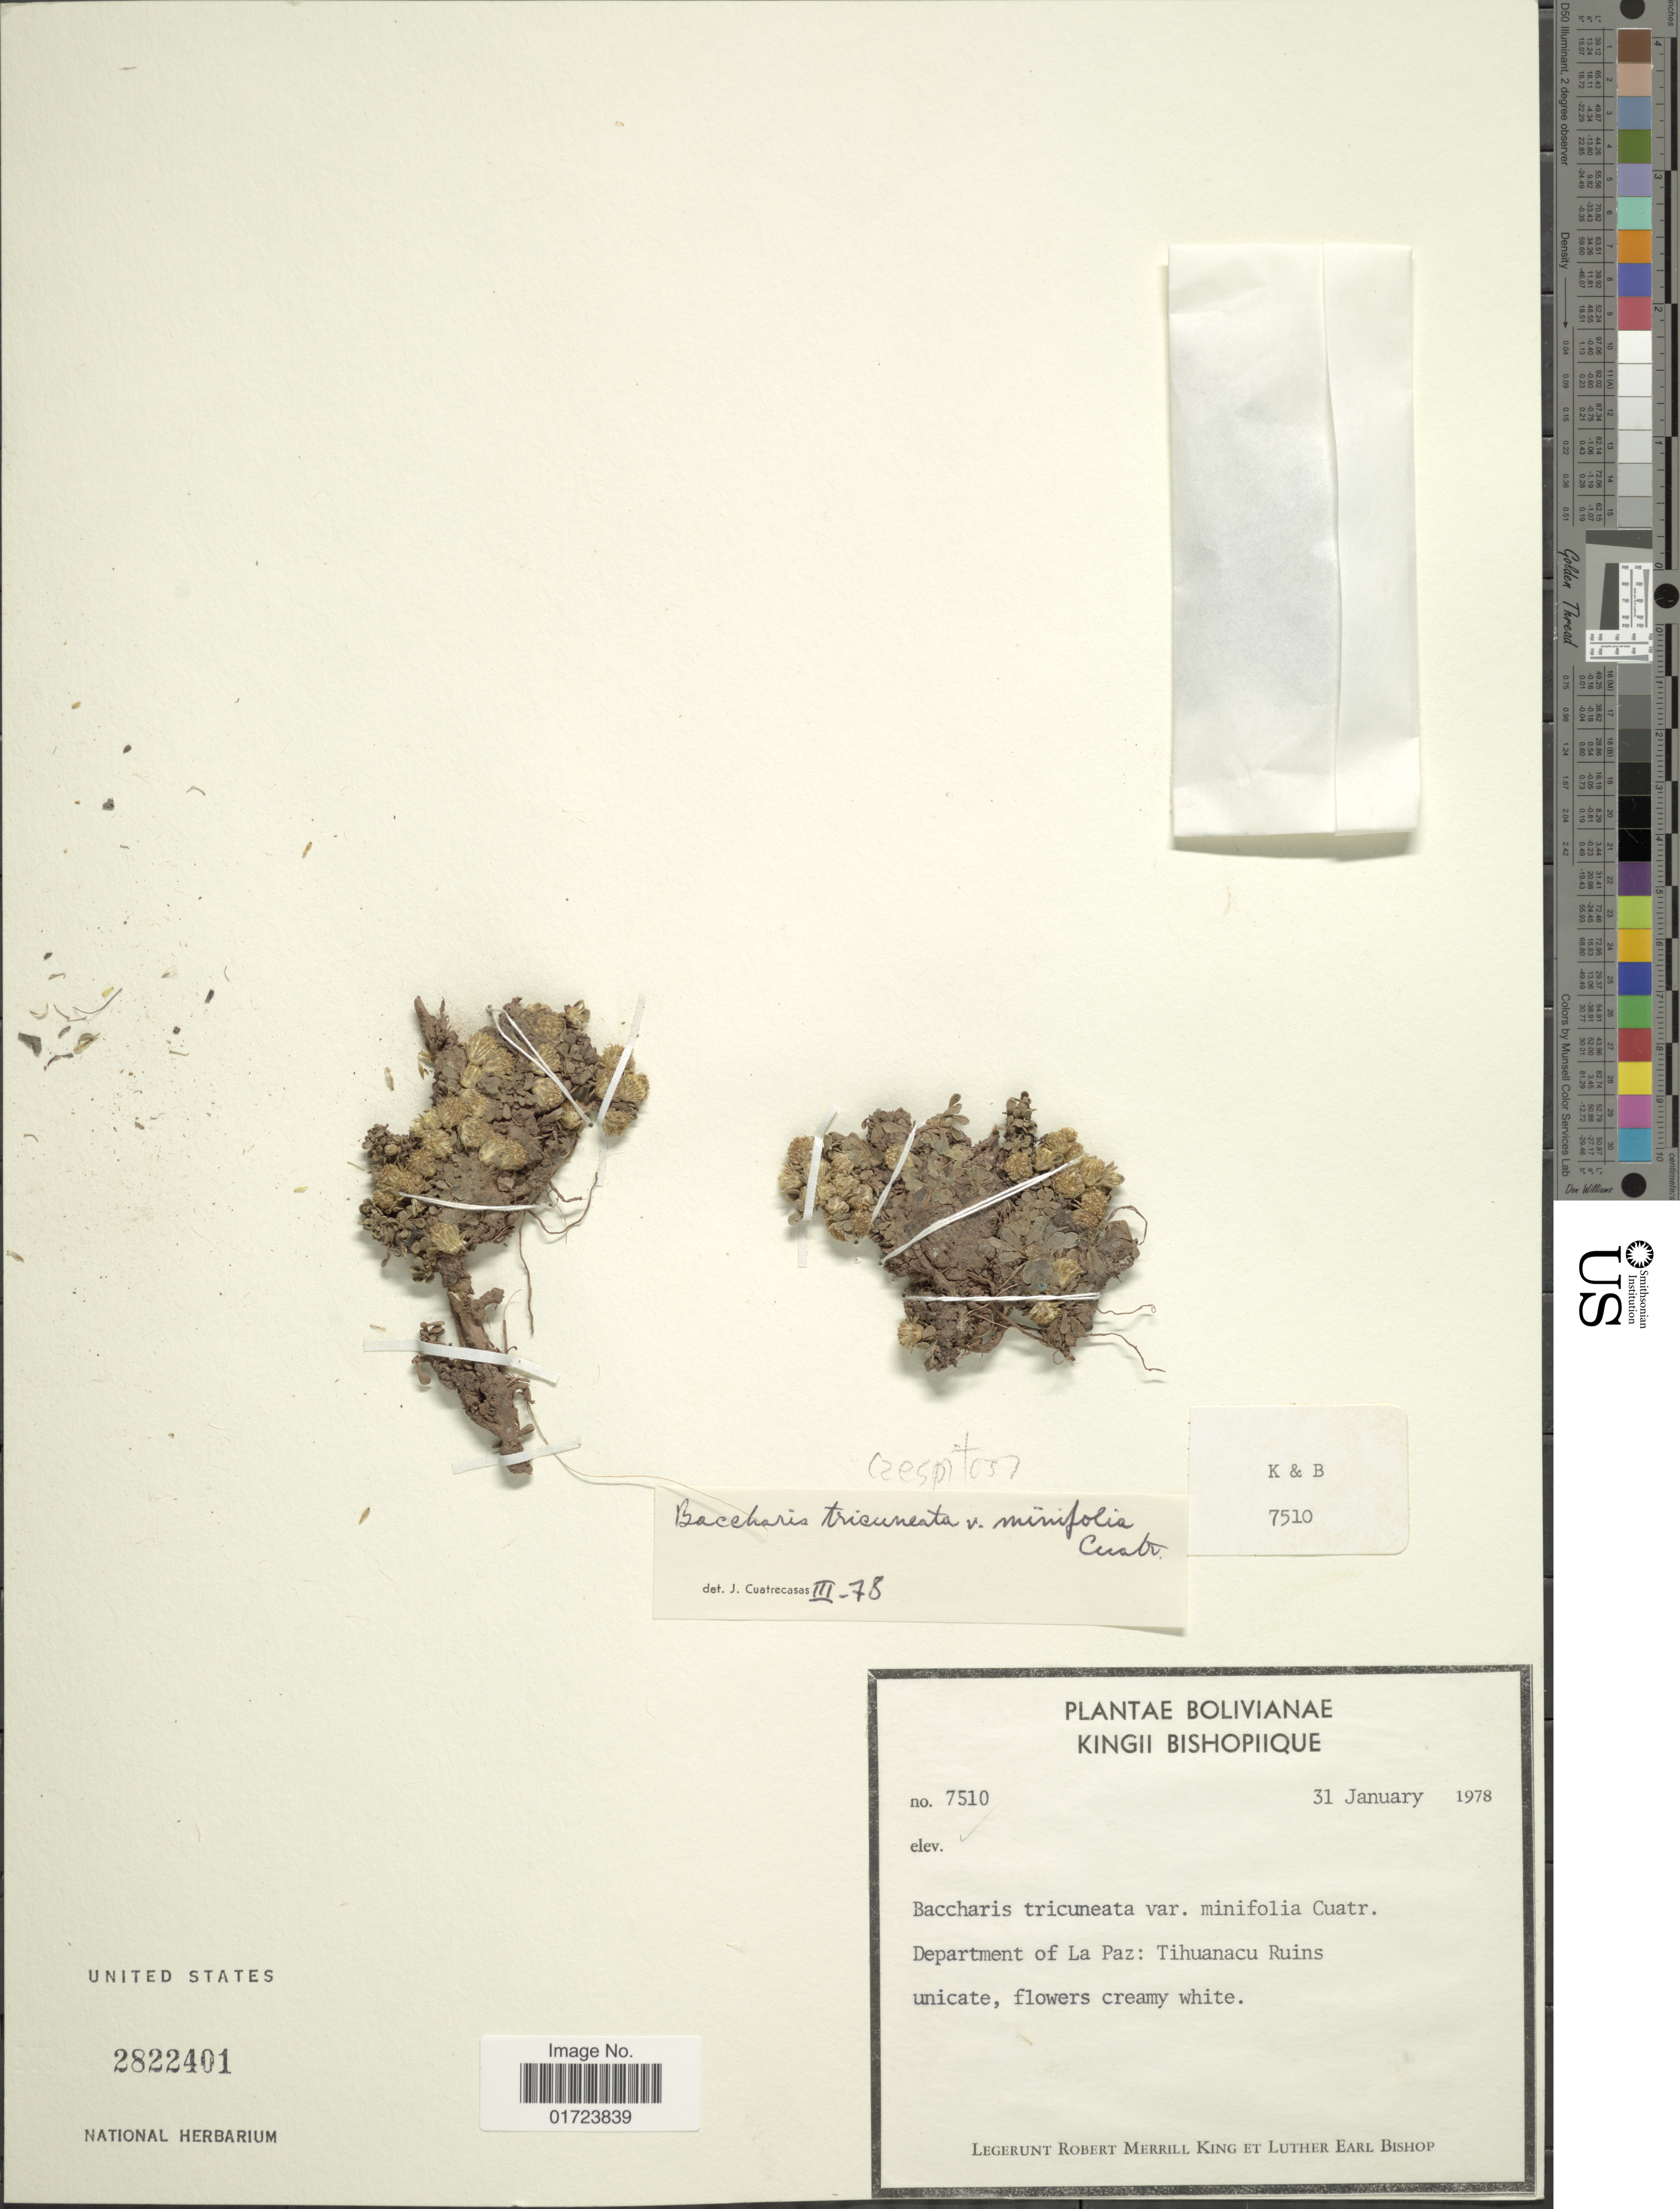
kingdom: Plantae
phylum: Tracheophyta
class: Magnoliopsida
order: Asterales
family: Asteraceae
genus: Baccharis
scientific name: Baccharis tricuneata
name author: (L. f.) Pers.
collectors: R. M. King & L. E. Bishop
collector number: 7510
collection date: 1978-01-31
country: Bolivia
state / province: La Paz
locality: Department of La Paz: Tihuanacu Ruins.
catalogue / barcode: US 2822401